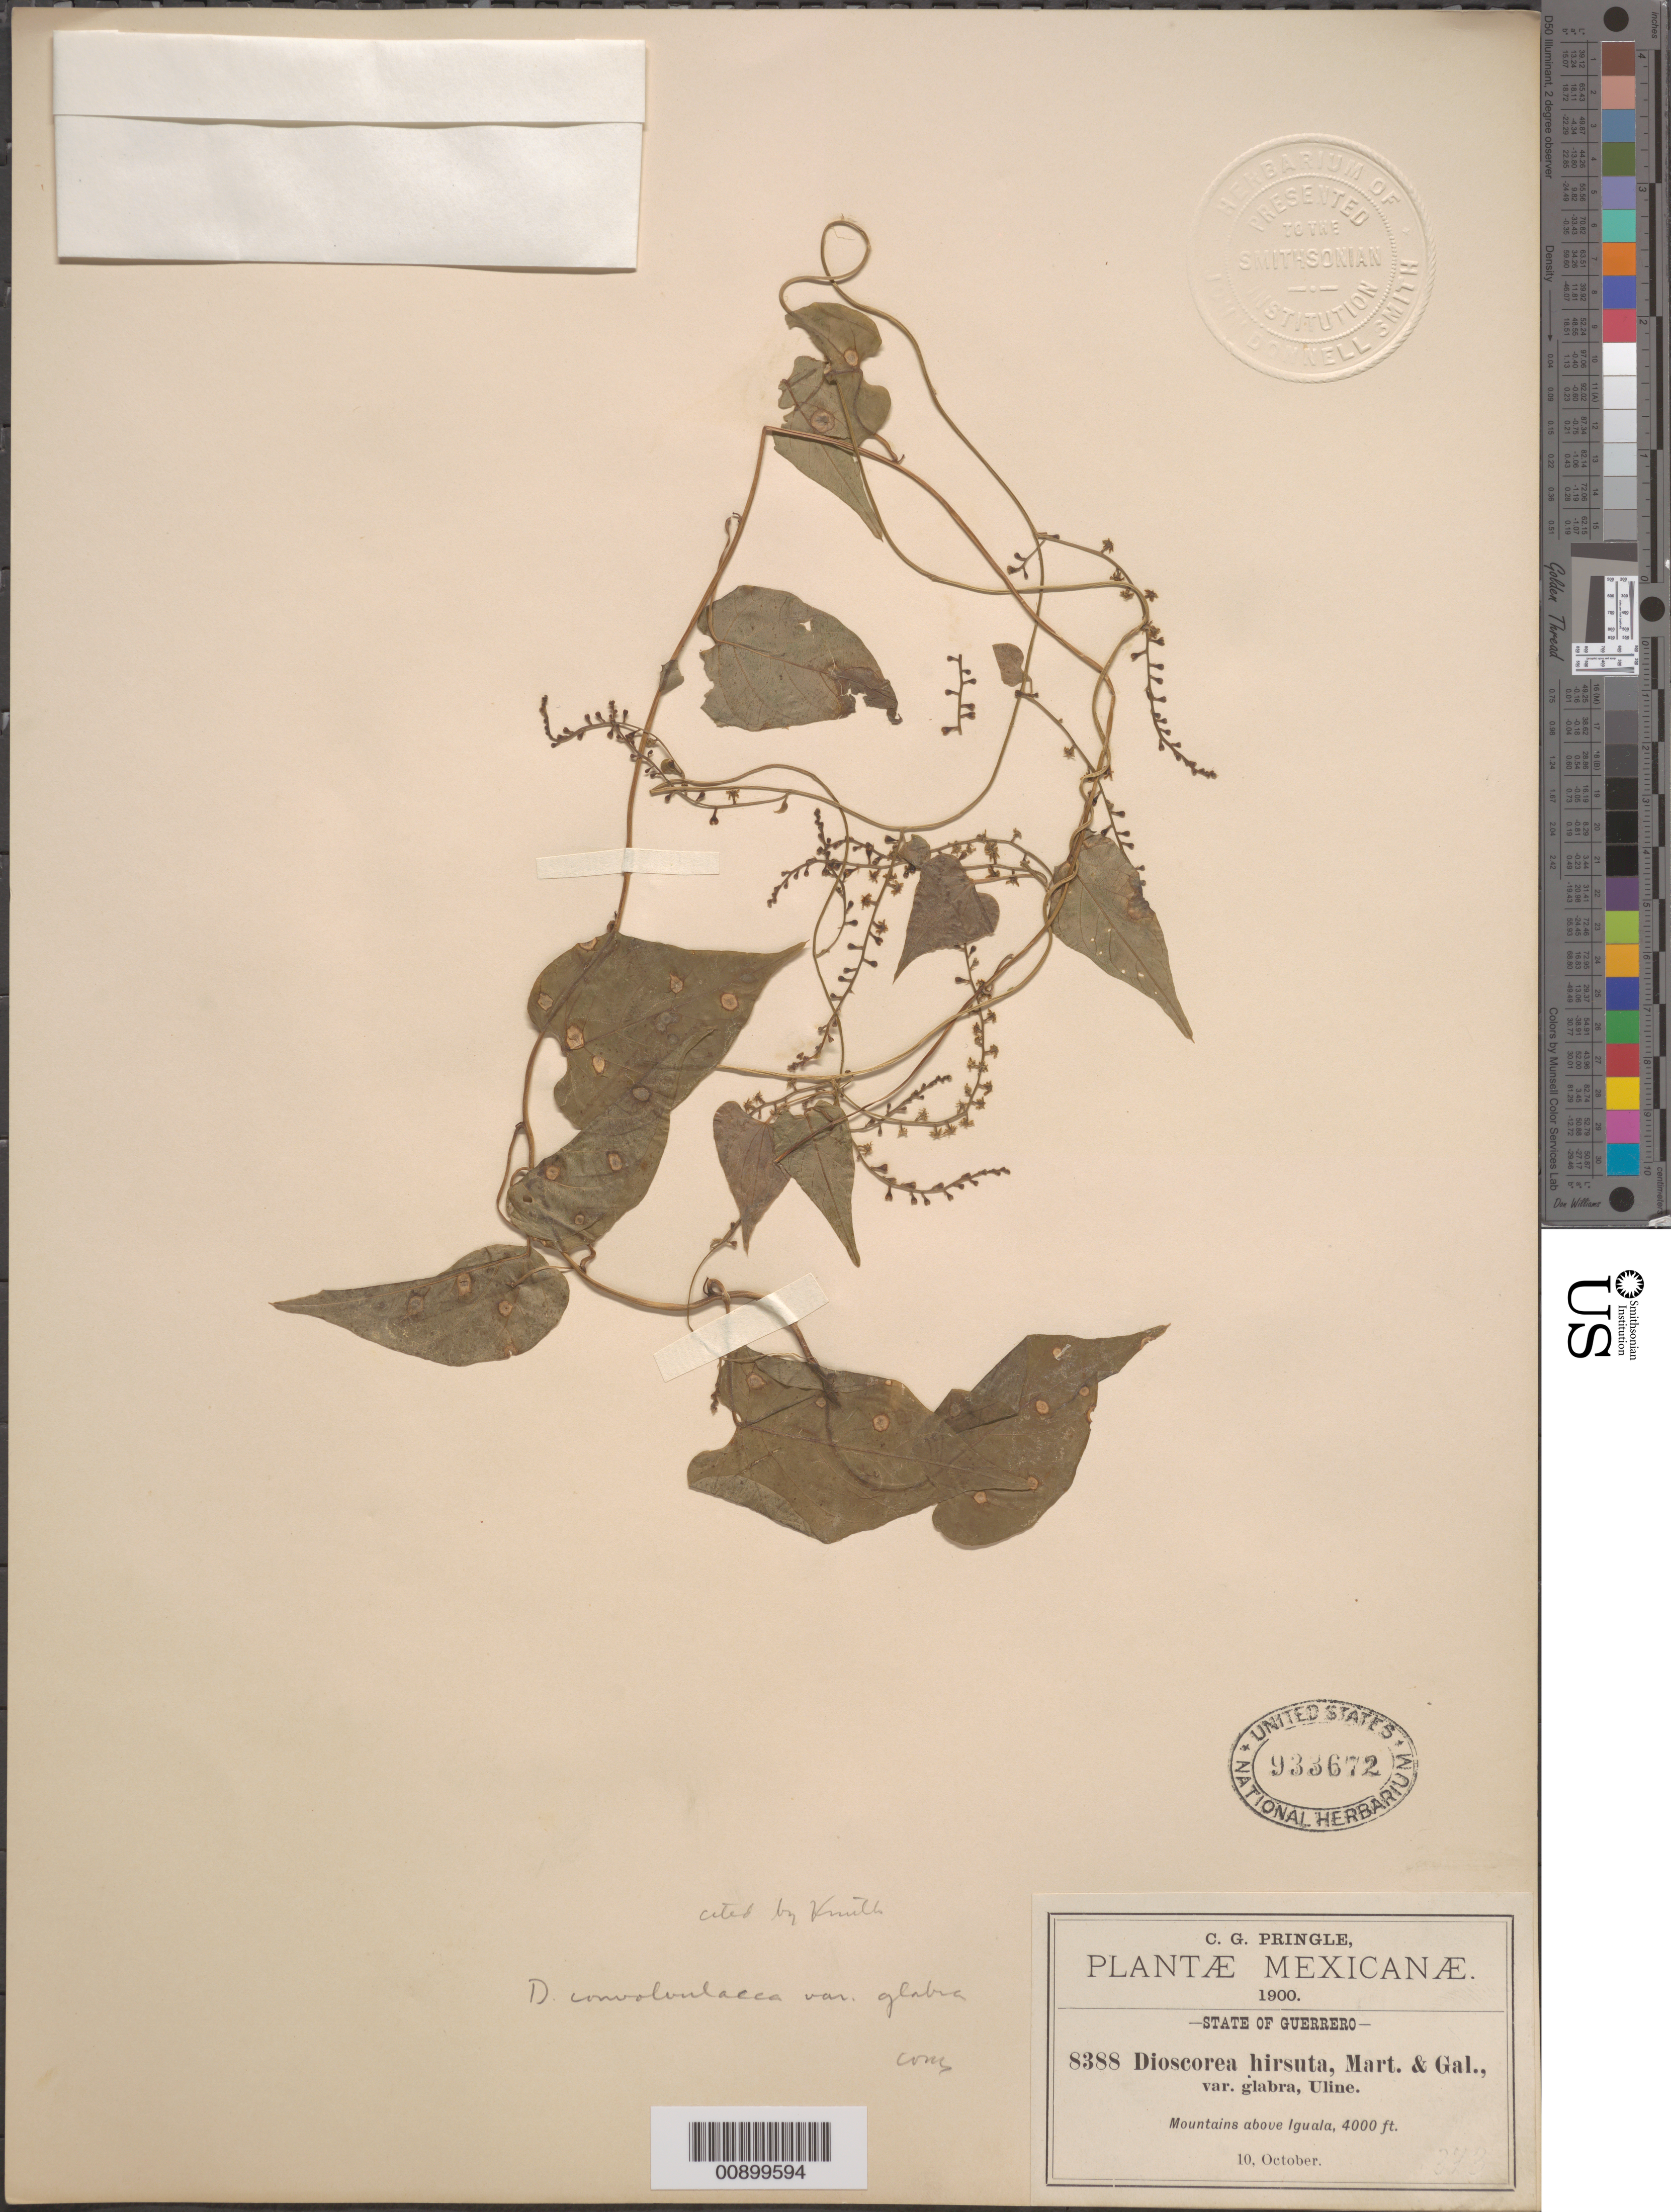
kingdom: Plantae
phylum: Tracheophyta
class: Liliopsida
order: Dioscoreales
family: Dioscoreaceae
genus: Dioscorea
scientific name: Dioscorea convolvulacea var. glabra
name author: (Hemsl.) Uline ex R. Knuth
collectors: C. G. Pringle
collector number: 8388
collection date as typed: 10 Oct 1900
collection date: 1900-10-10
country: Mexico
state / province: Guerrero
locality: Mountains above Iguala, Guerrero.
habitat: Mountains.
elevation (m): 1219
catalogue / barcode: US 933672